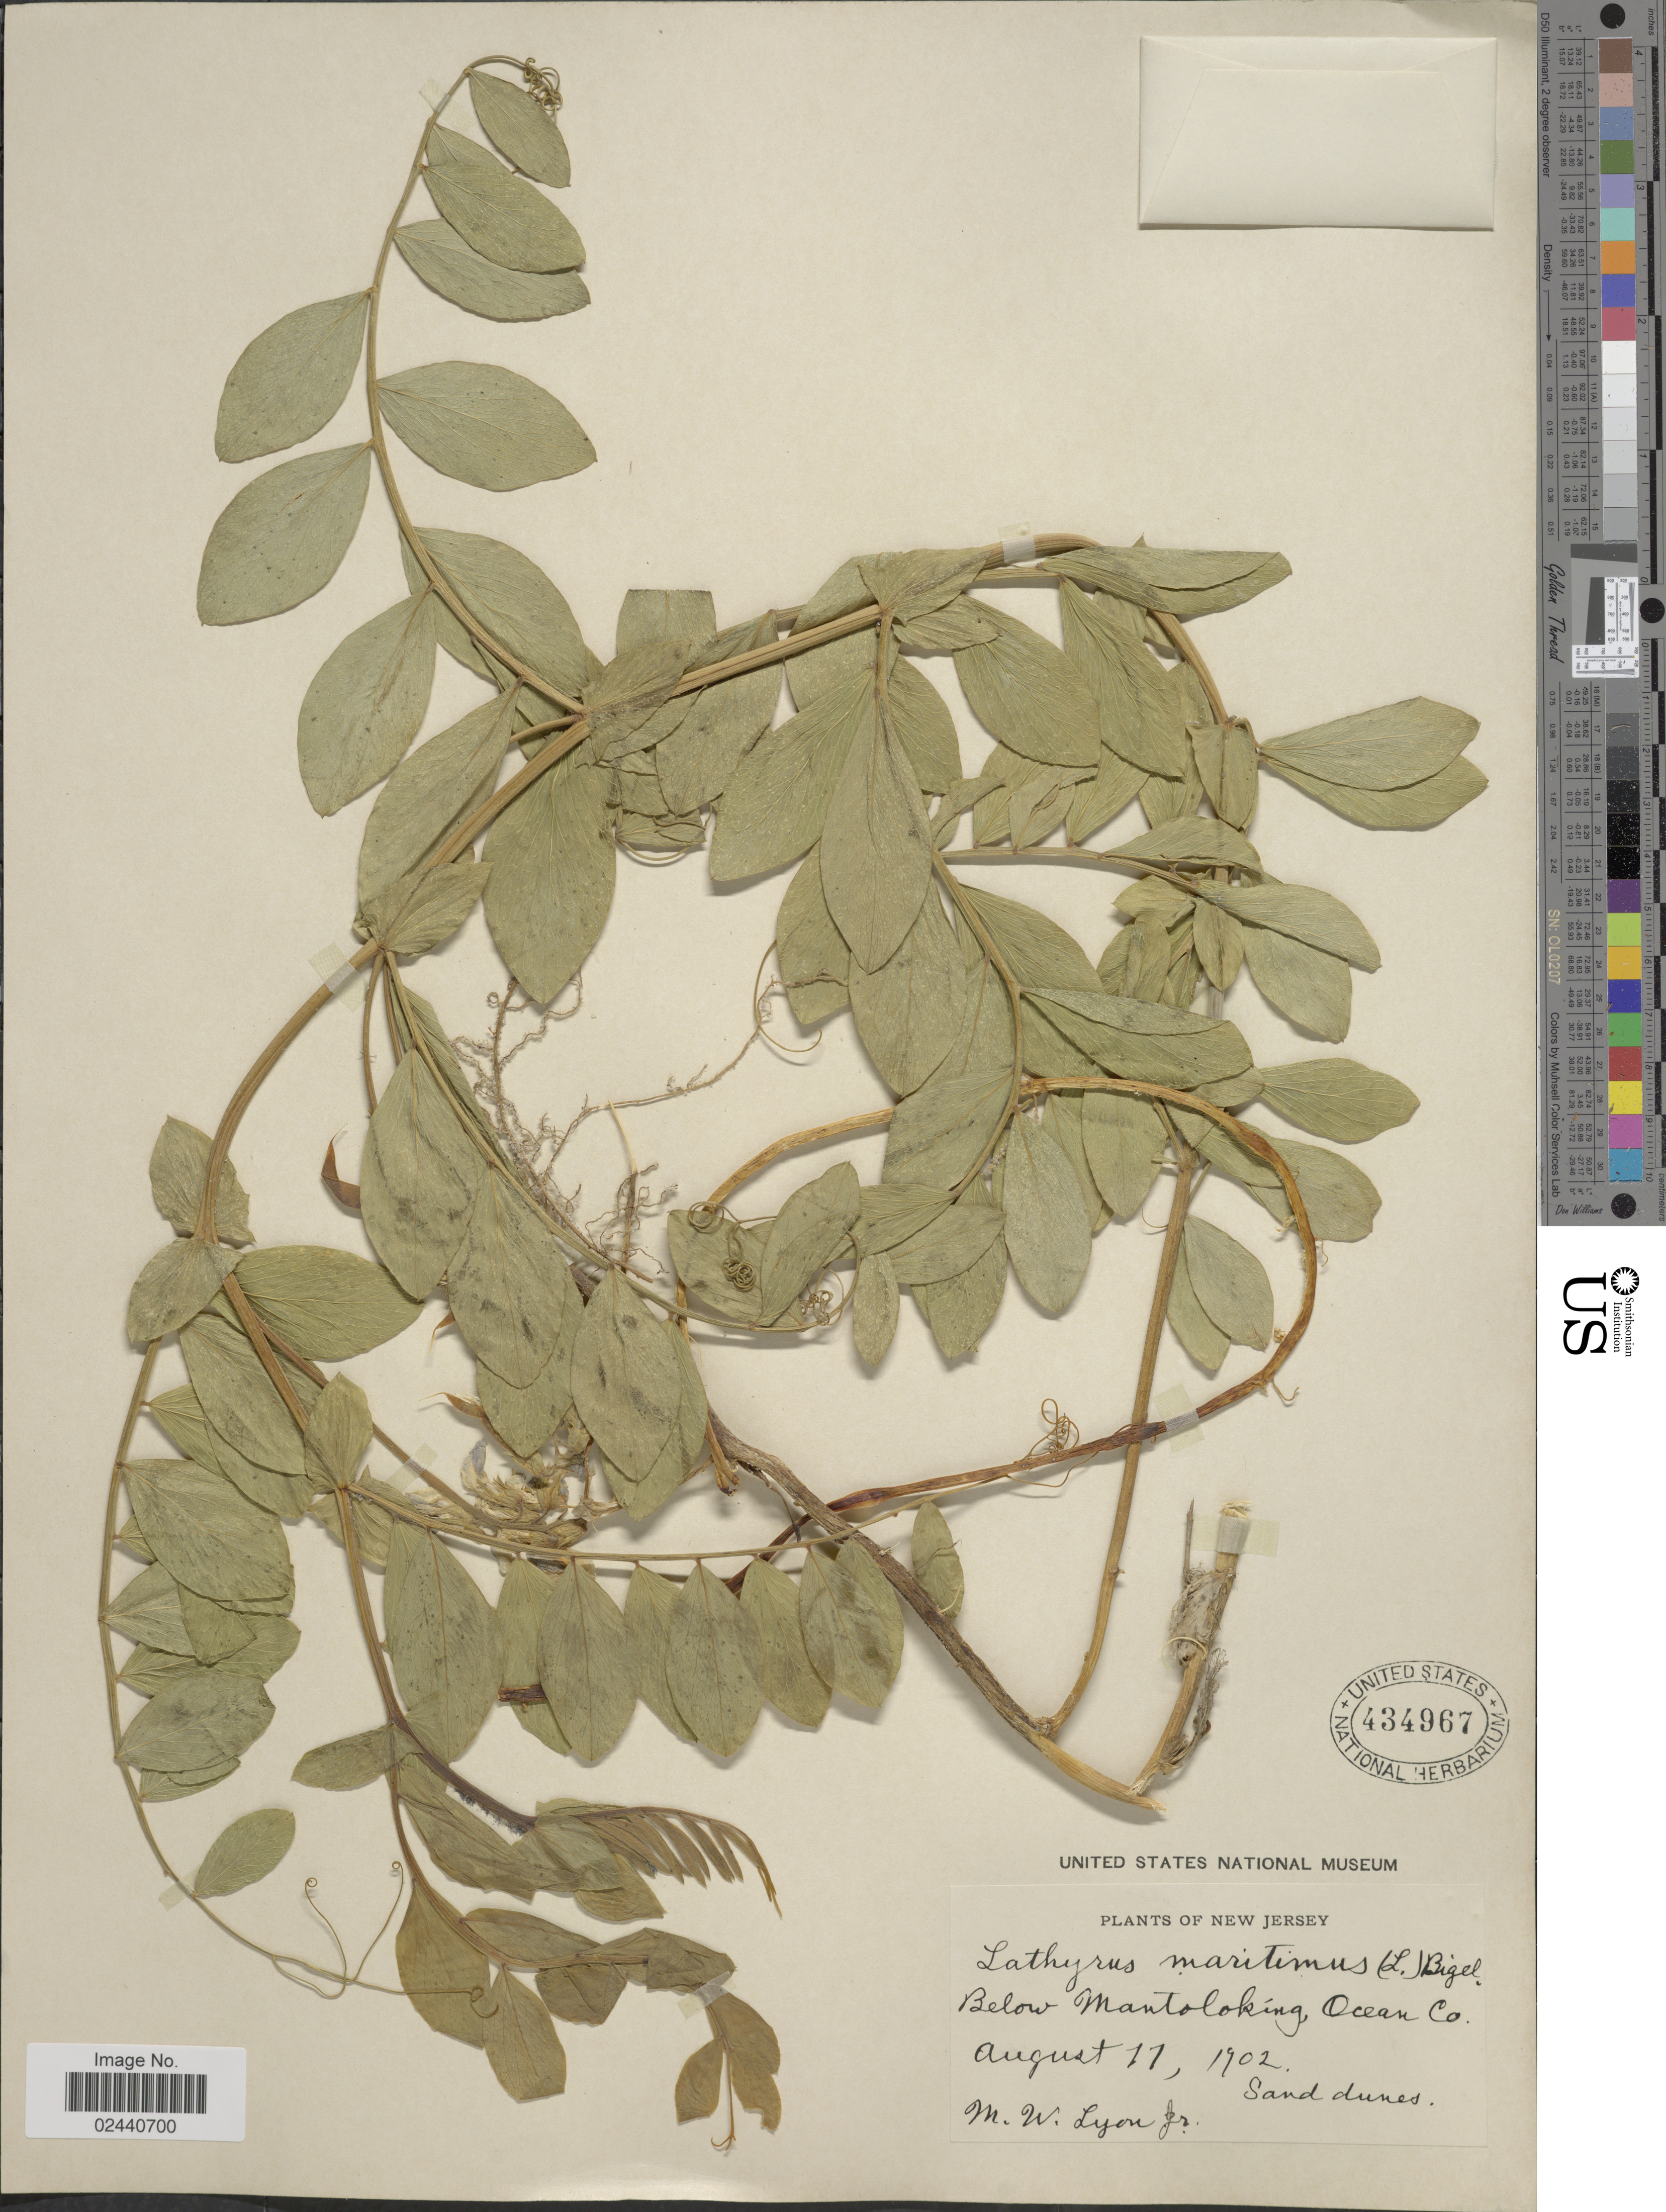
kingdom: Plantae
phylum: Tracheophyta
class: Magnoliopsida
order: Fabales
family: Fabaceae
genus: Lathyrus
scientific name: Lathyrus japonicus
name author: Willd.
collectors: M. Lyon Jr.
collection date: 1902-08-17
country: United States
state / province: New Jersey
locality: Below Mantoloking, Ocean Co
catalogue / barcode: US 434967